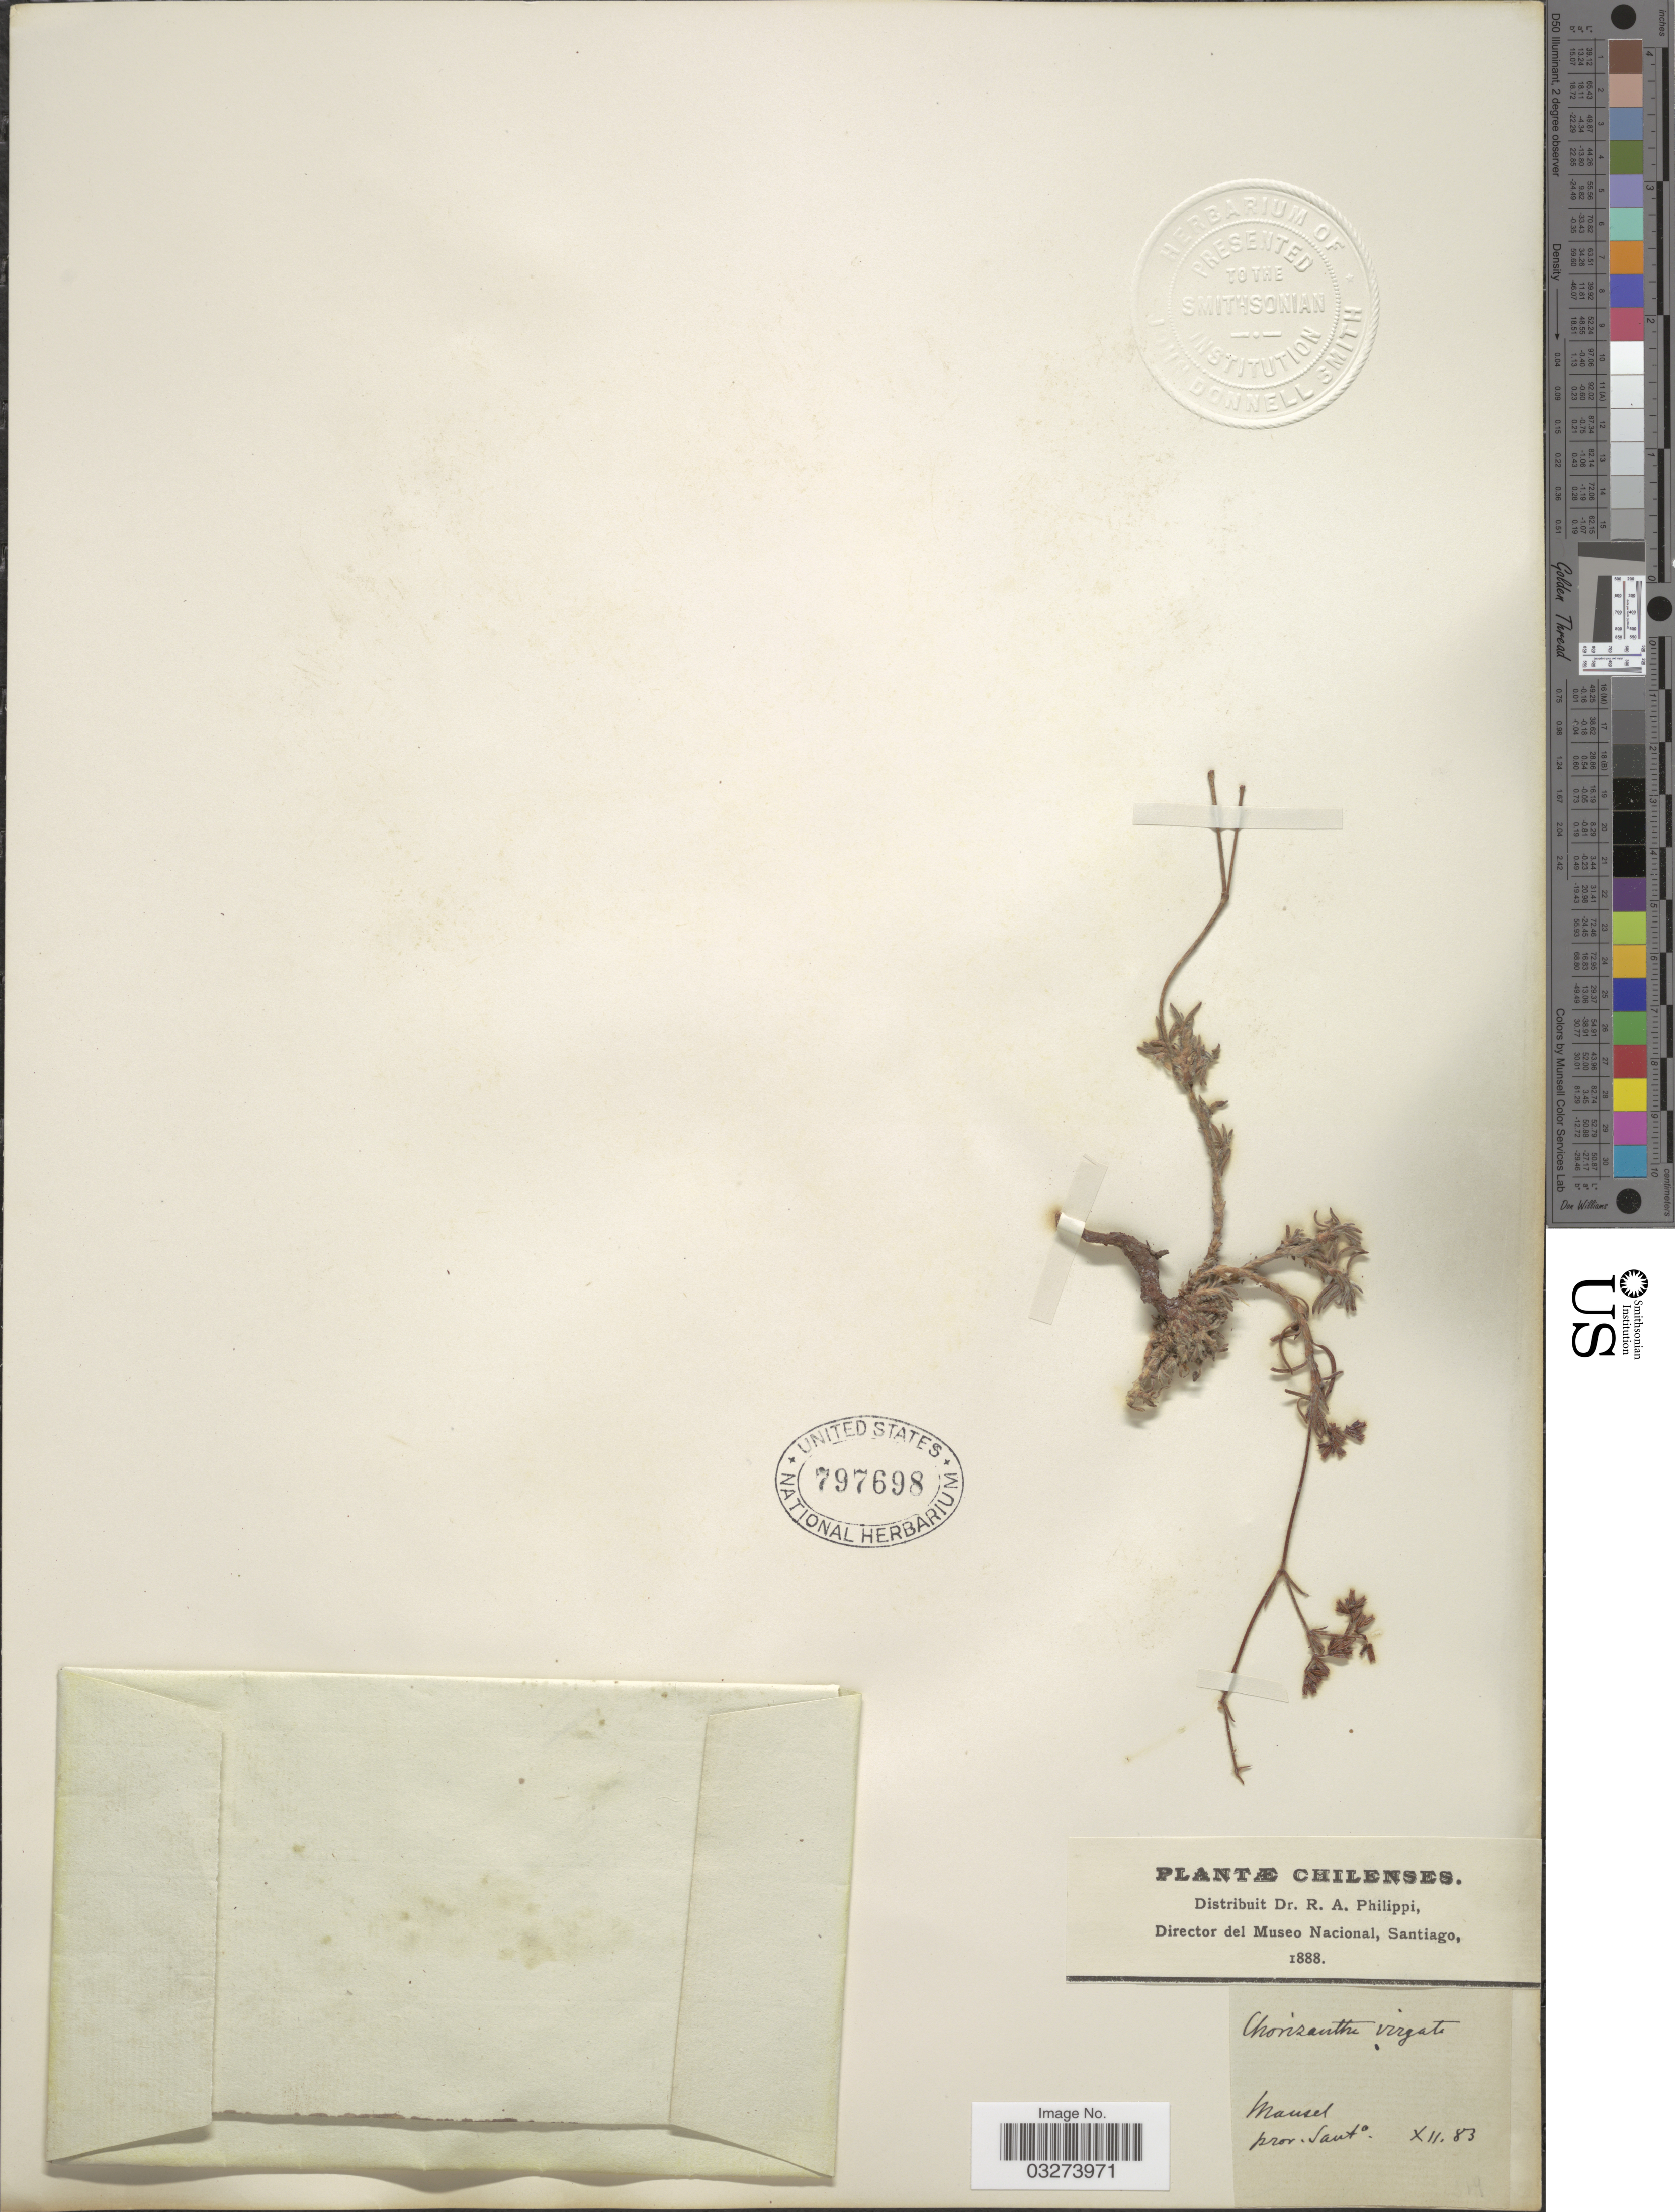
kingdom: Plantae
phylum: Tracheophyta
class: Magnoliopsida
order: Caryophyllales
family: Polygonaceae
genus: Chorizanthe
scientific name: Chorizanthe virgata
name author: Benth.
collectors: ex. herb. R.A. Philippi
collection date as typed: Transcribed d/m/y: /12/83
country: Chile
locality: Mansel, Prov. Santo.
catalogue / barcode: US 797698